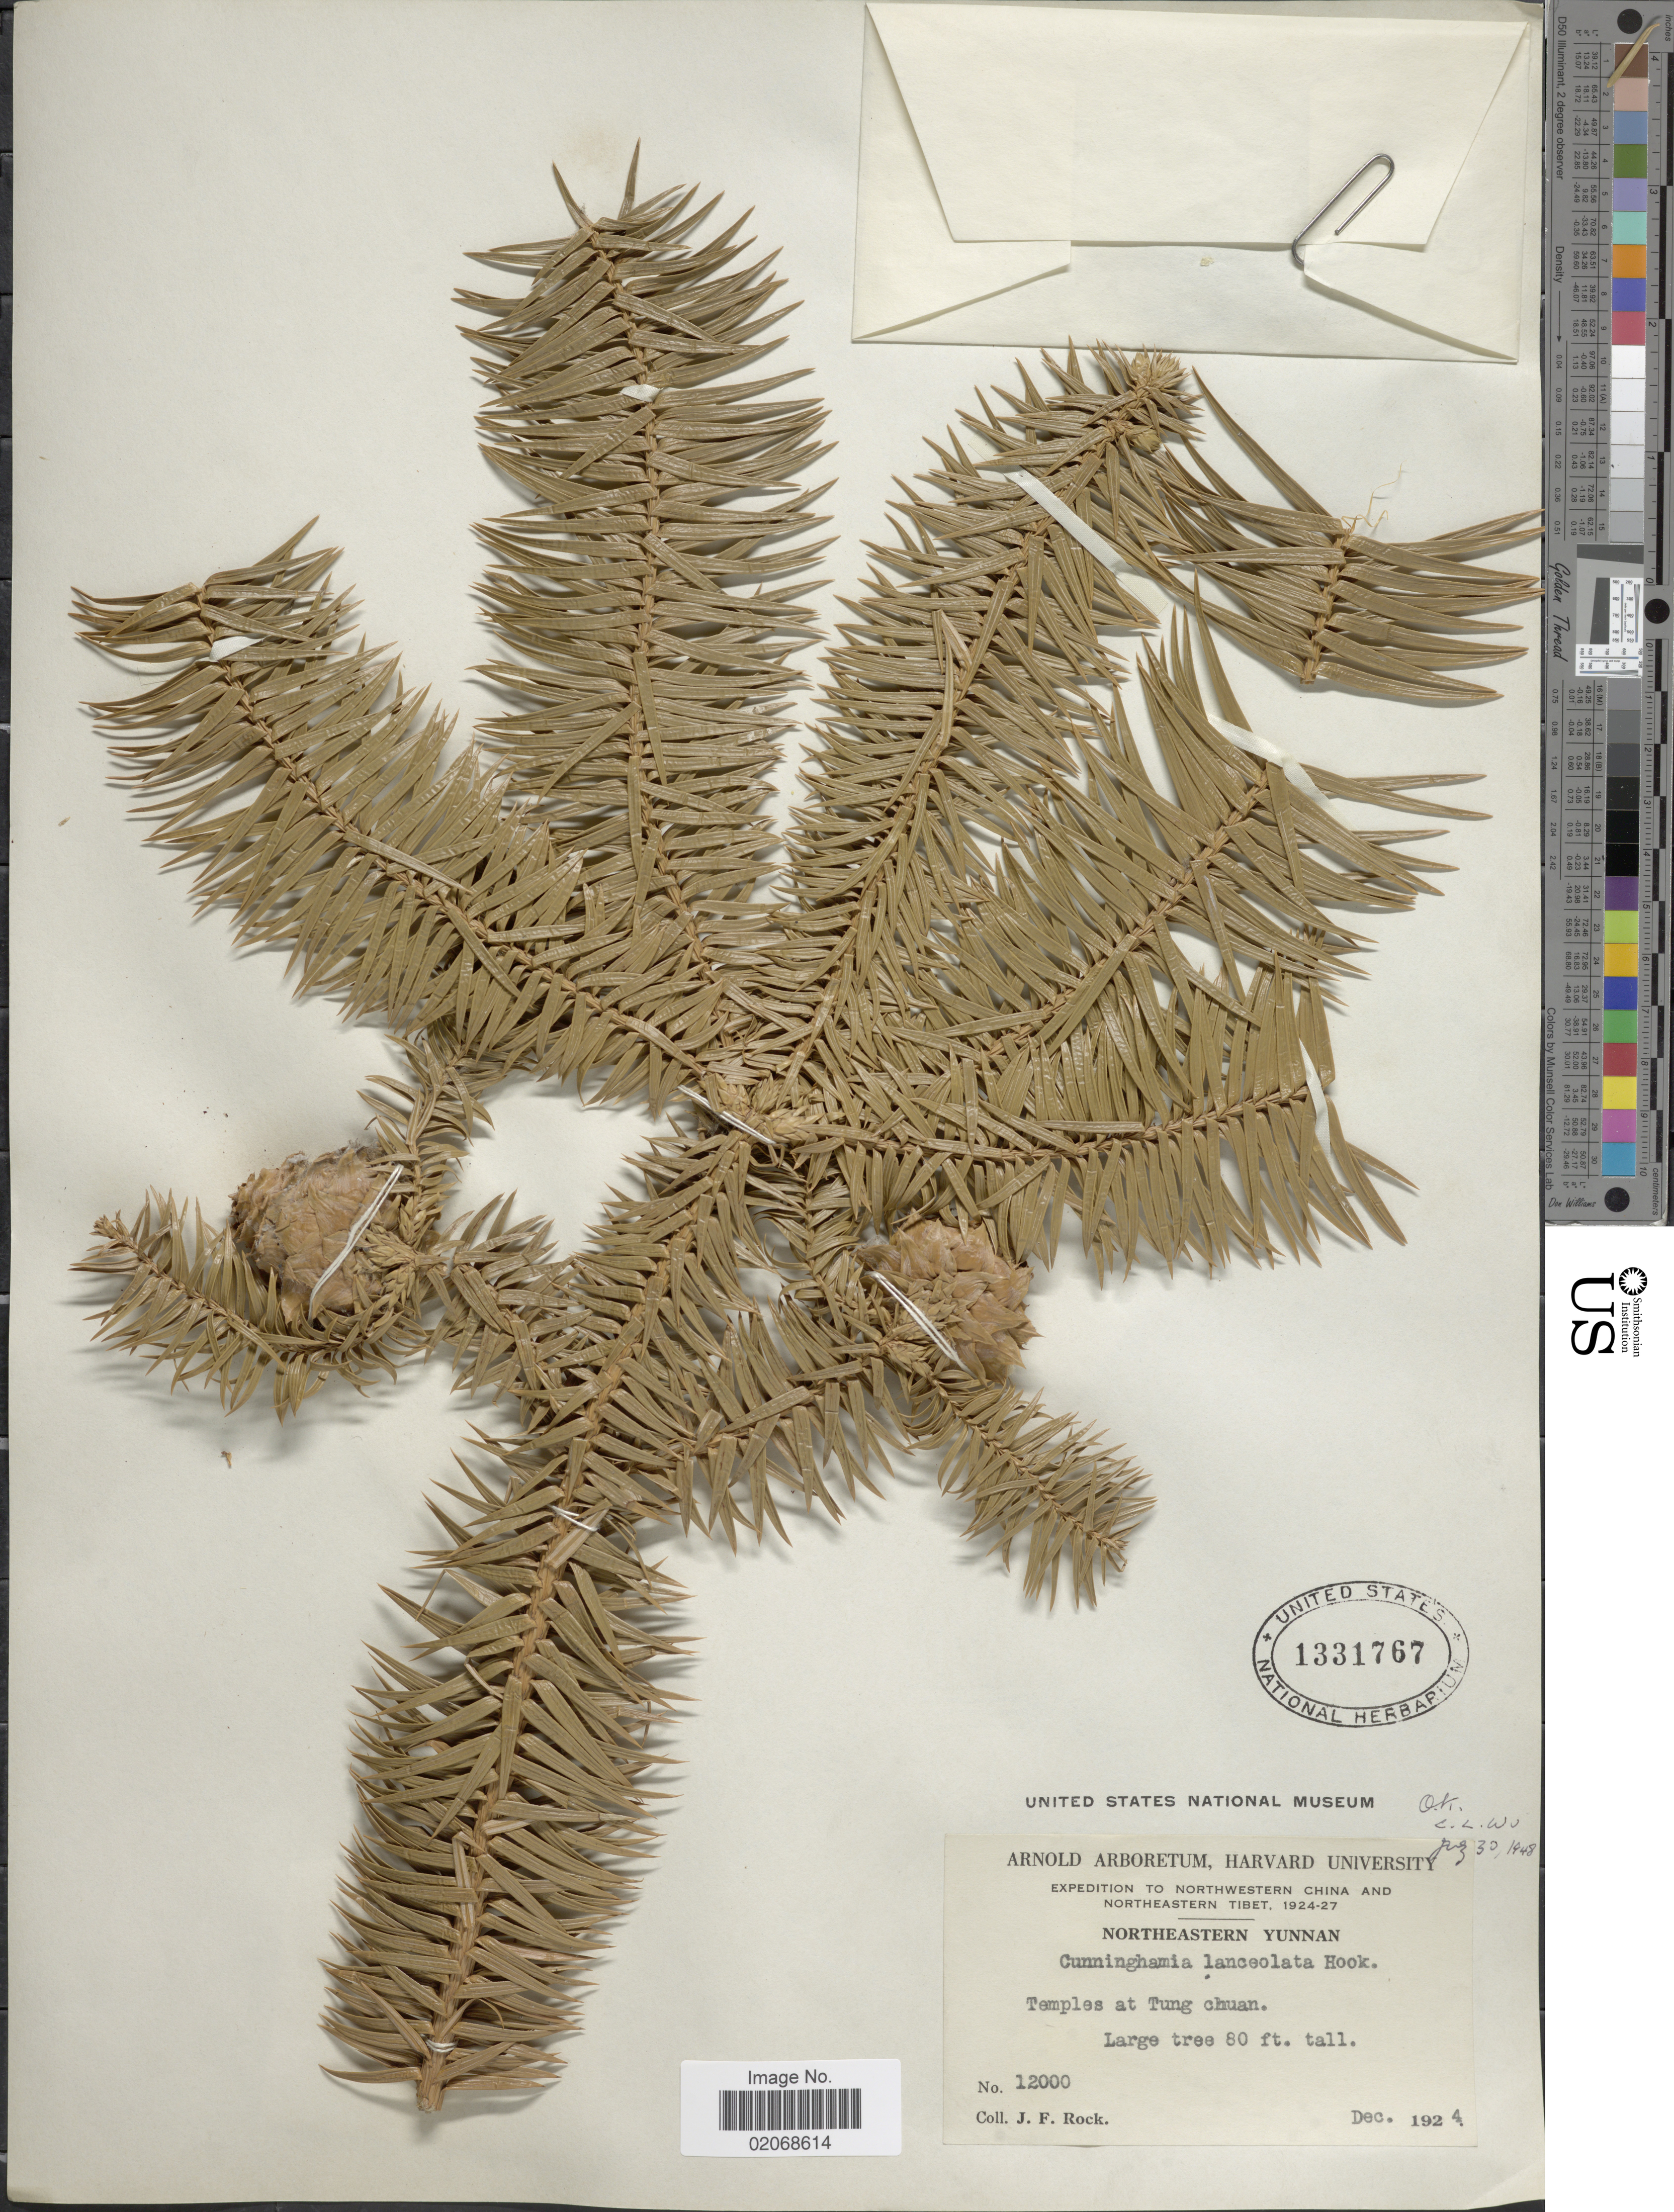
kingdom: Plantae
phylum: Tracheophyta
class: Pinopsida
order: Pinales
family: Cupressaceae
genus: Cunninghamia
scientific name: Cunninghamia lanceolata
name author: (Lamb.) Hook.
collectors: J. Rock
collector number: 12000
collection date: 1924-12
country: China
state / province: Yunnan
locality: Northwestern China and Northeastern Tibet, temples at Tung chuan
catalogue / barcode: US 1331767